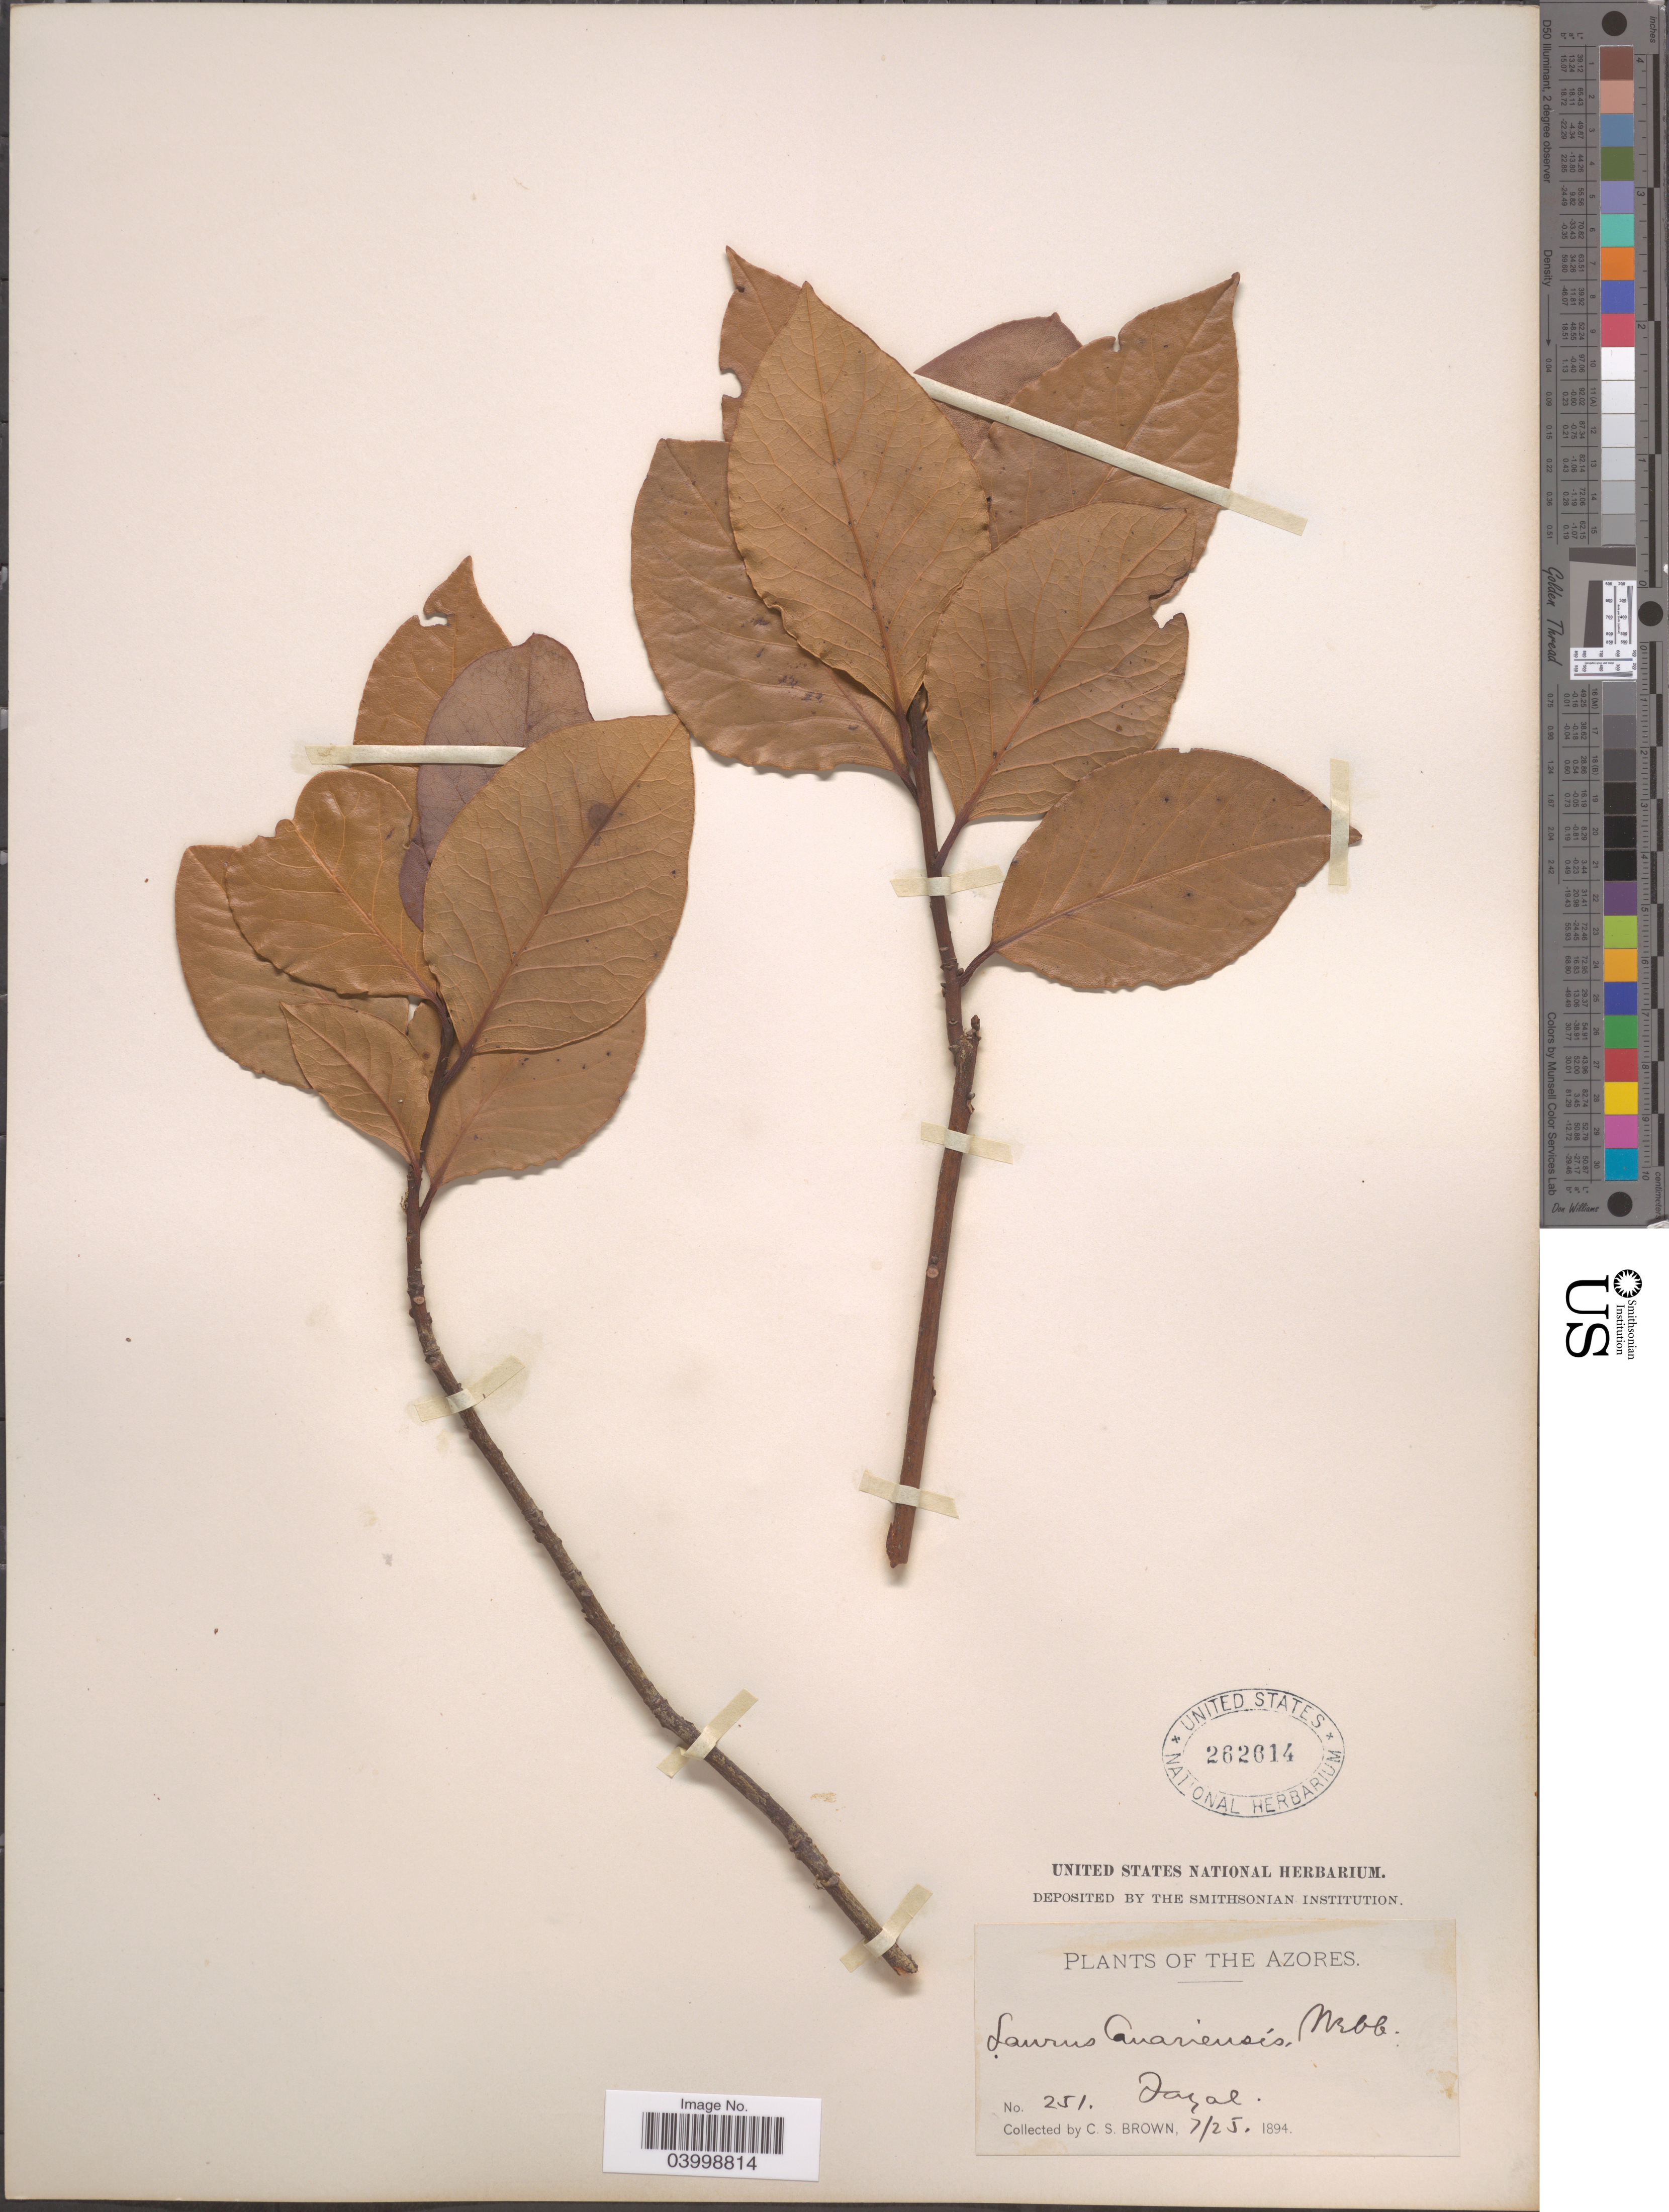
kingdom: Plantae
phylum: Tracheophyta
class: Magnoliopsida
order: Laurales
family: Lauraceae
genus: Laurus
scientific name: Laurus canariensis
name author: Willd.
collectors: C. S. Brown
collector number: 251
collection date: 1894-07-25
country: Portugal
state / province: Azores (Aut. Reg.)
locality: Jaral. [interpreted]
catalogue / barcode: US 262614